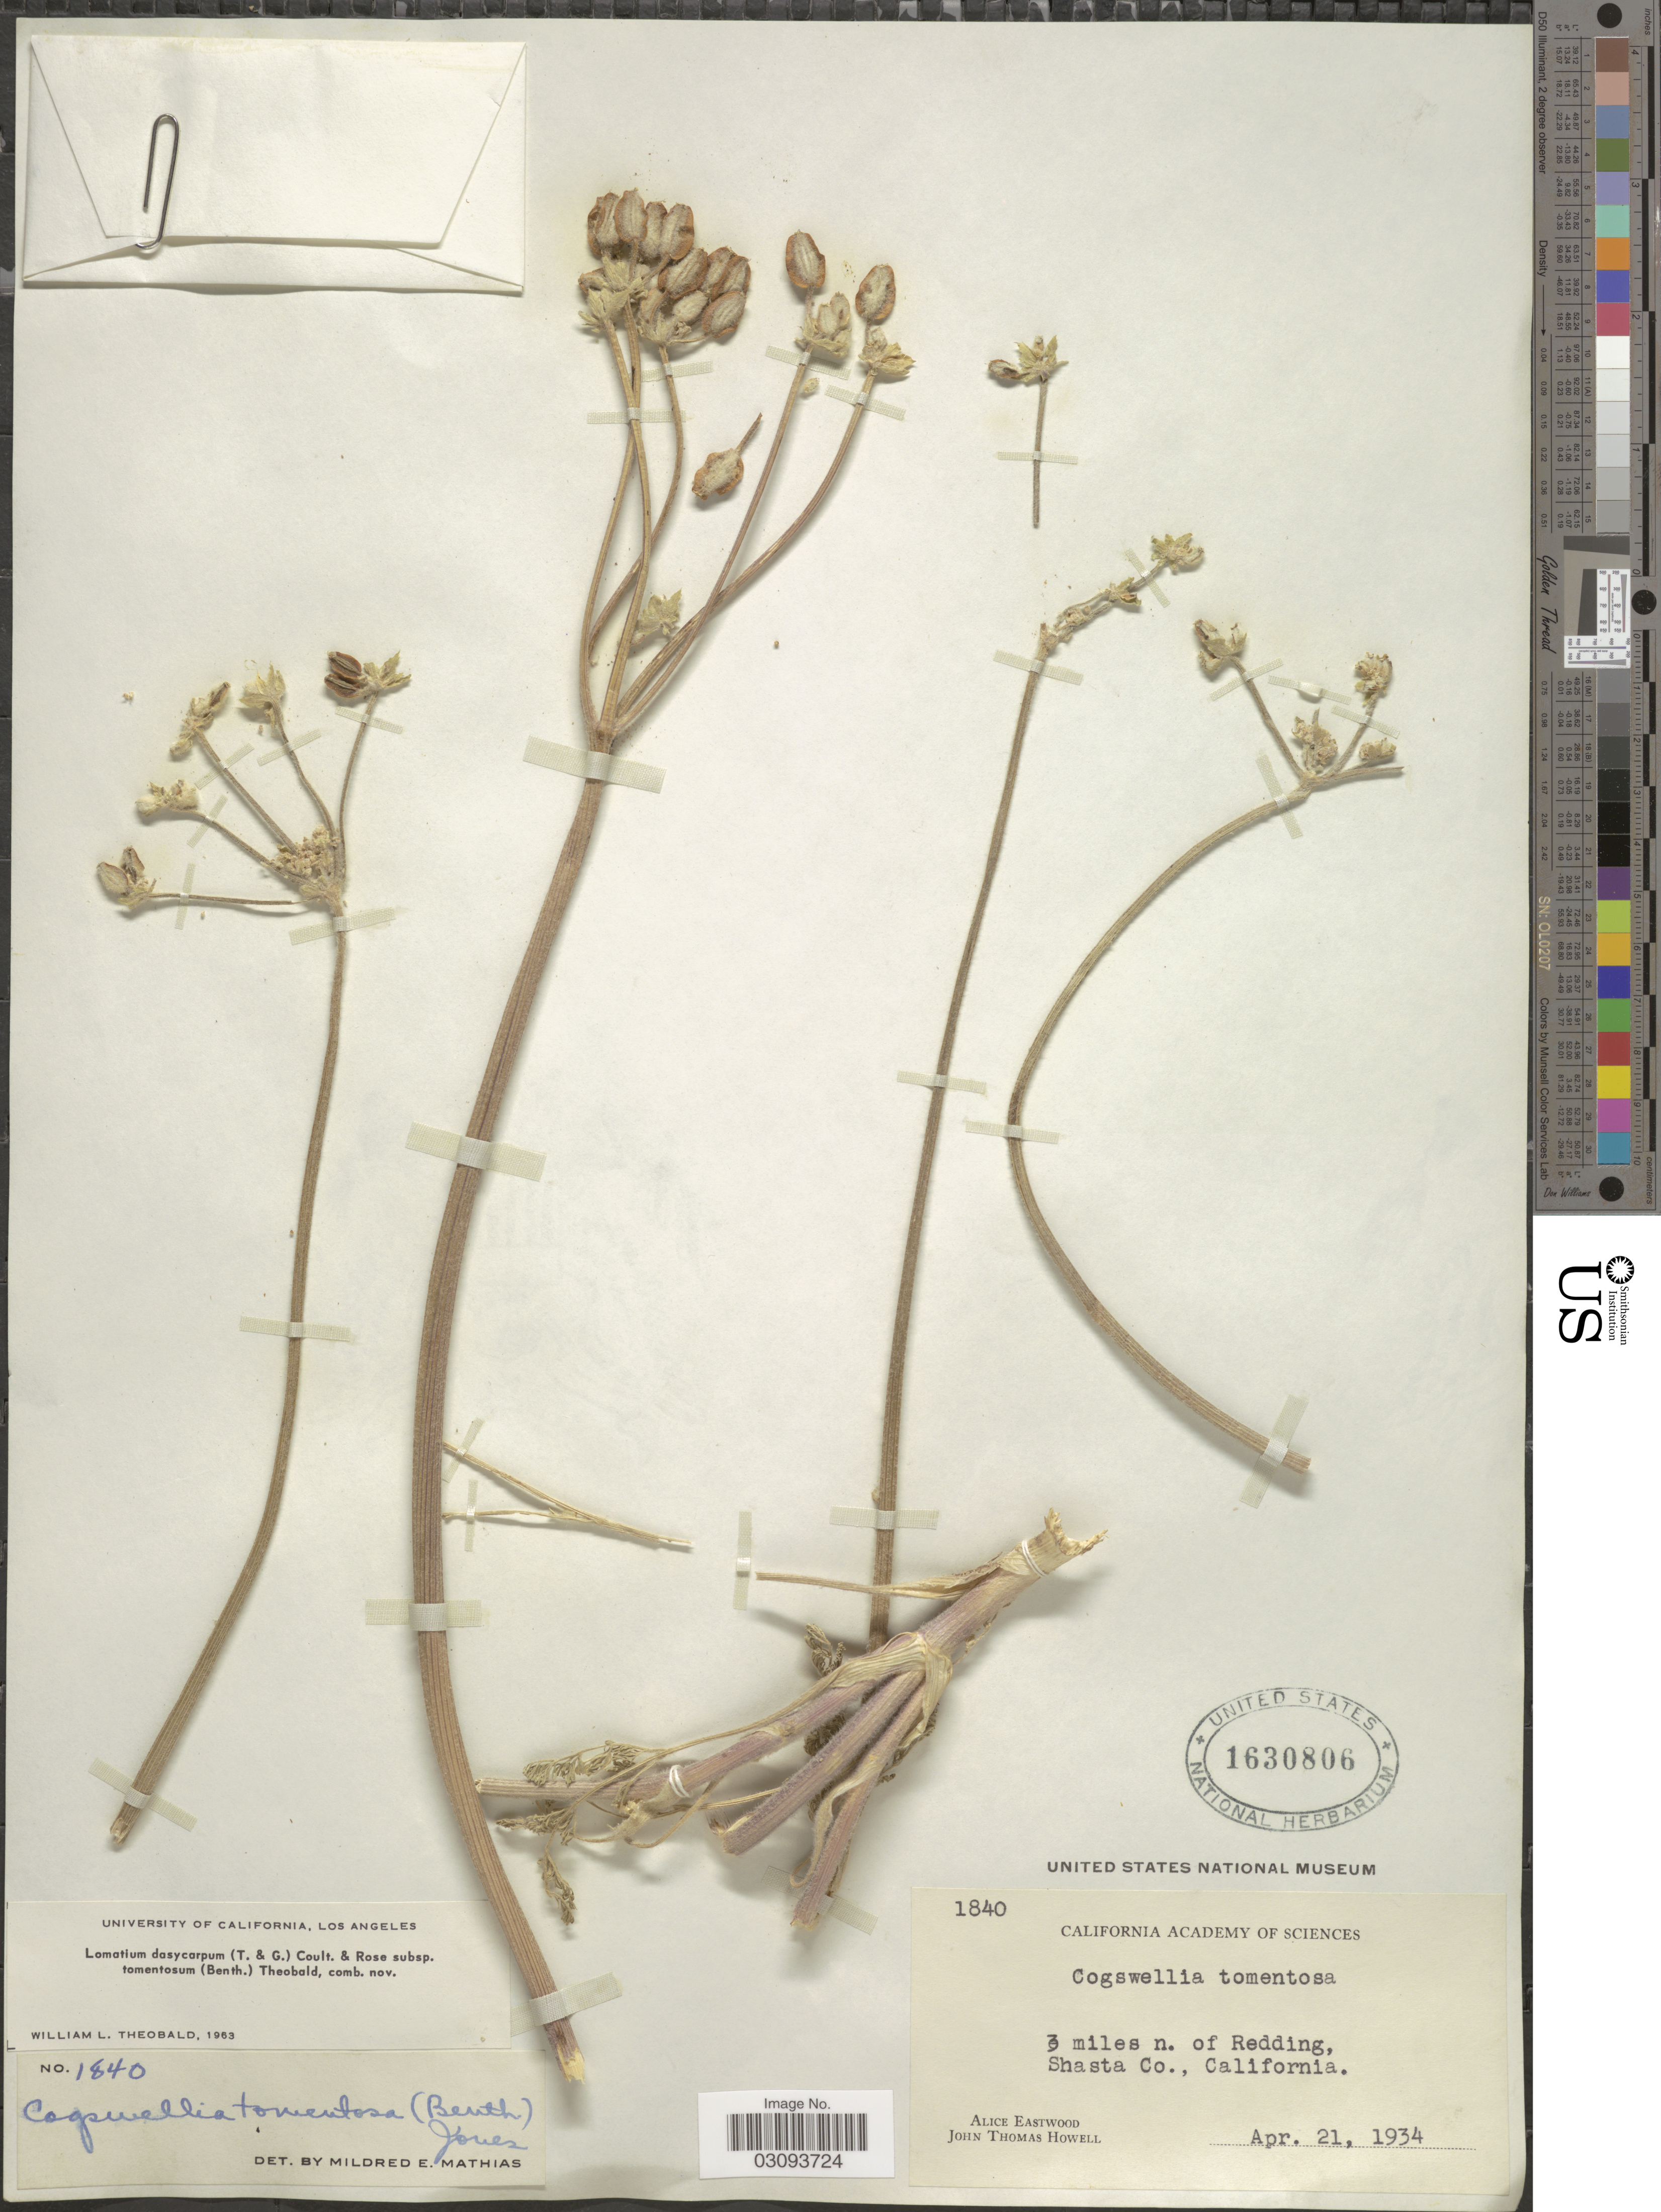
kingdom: Plantae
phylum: Tracheophyta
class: Magnoliopsida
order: Apiales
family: Apiaceae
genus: Lomatium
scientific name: Lomatium dasycarpum subsp. tomentosum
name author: (Benth.) W.L. Theob.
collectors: A. Eastwood & J. T. Howell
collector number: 1840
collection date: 1934-04-21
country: United States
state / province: California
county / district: Shasta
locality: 3 miles n. of Redding, Shasta Co.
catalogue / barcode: US 1630806